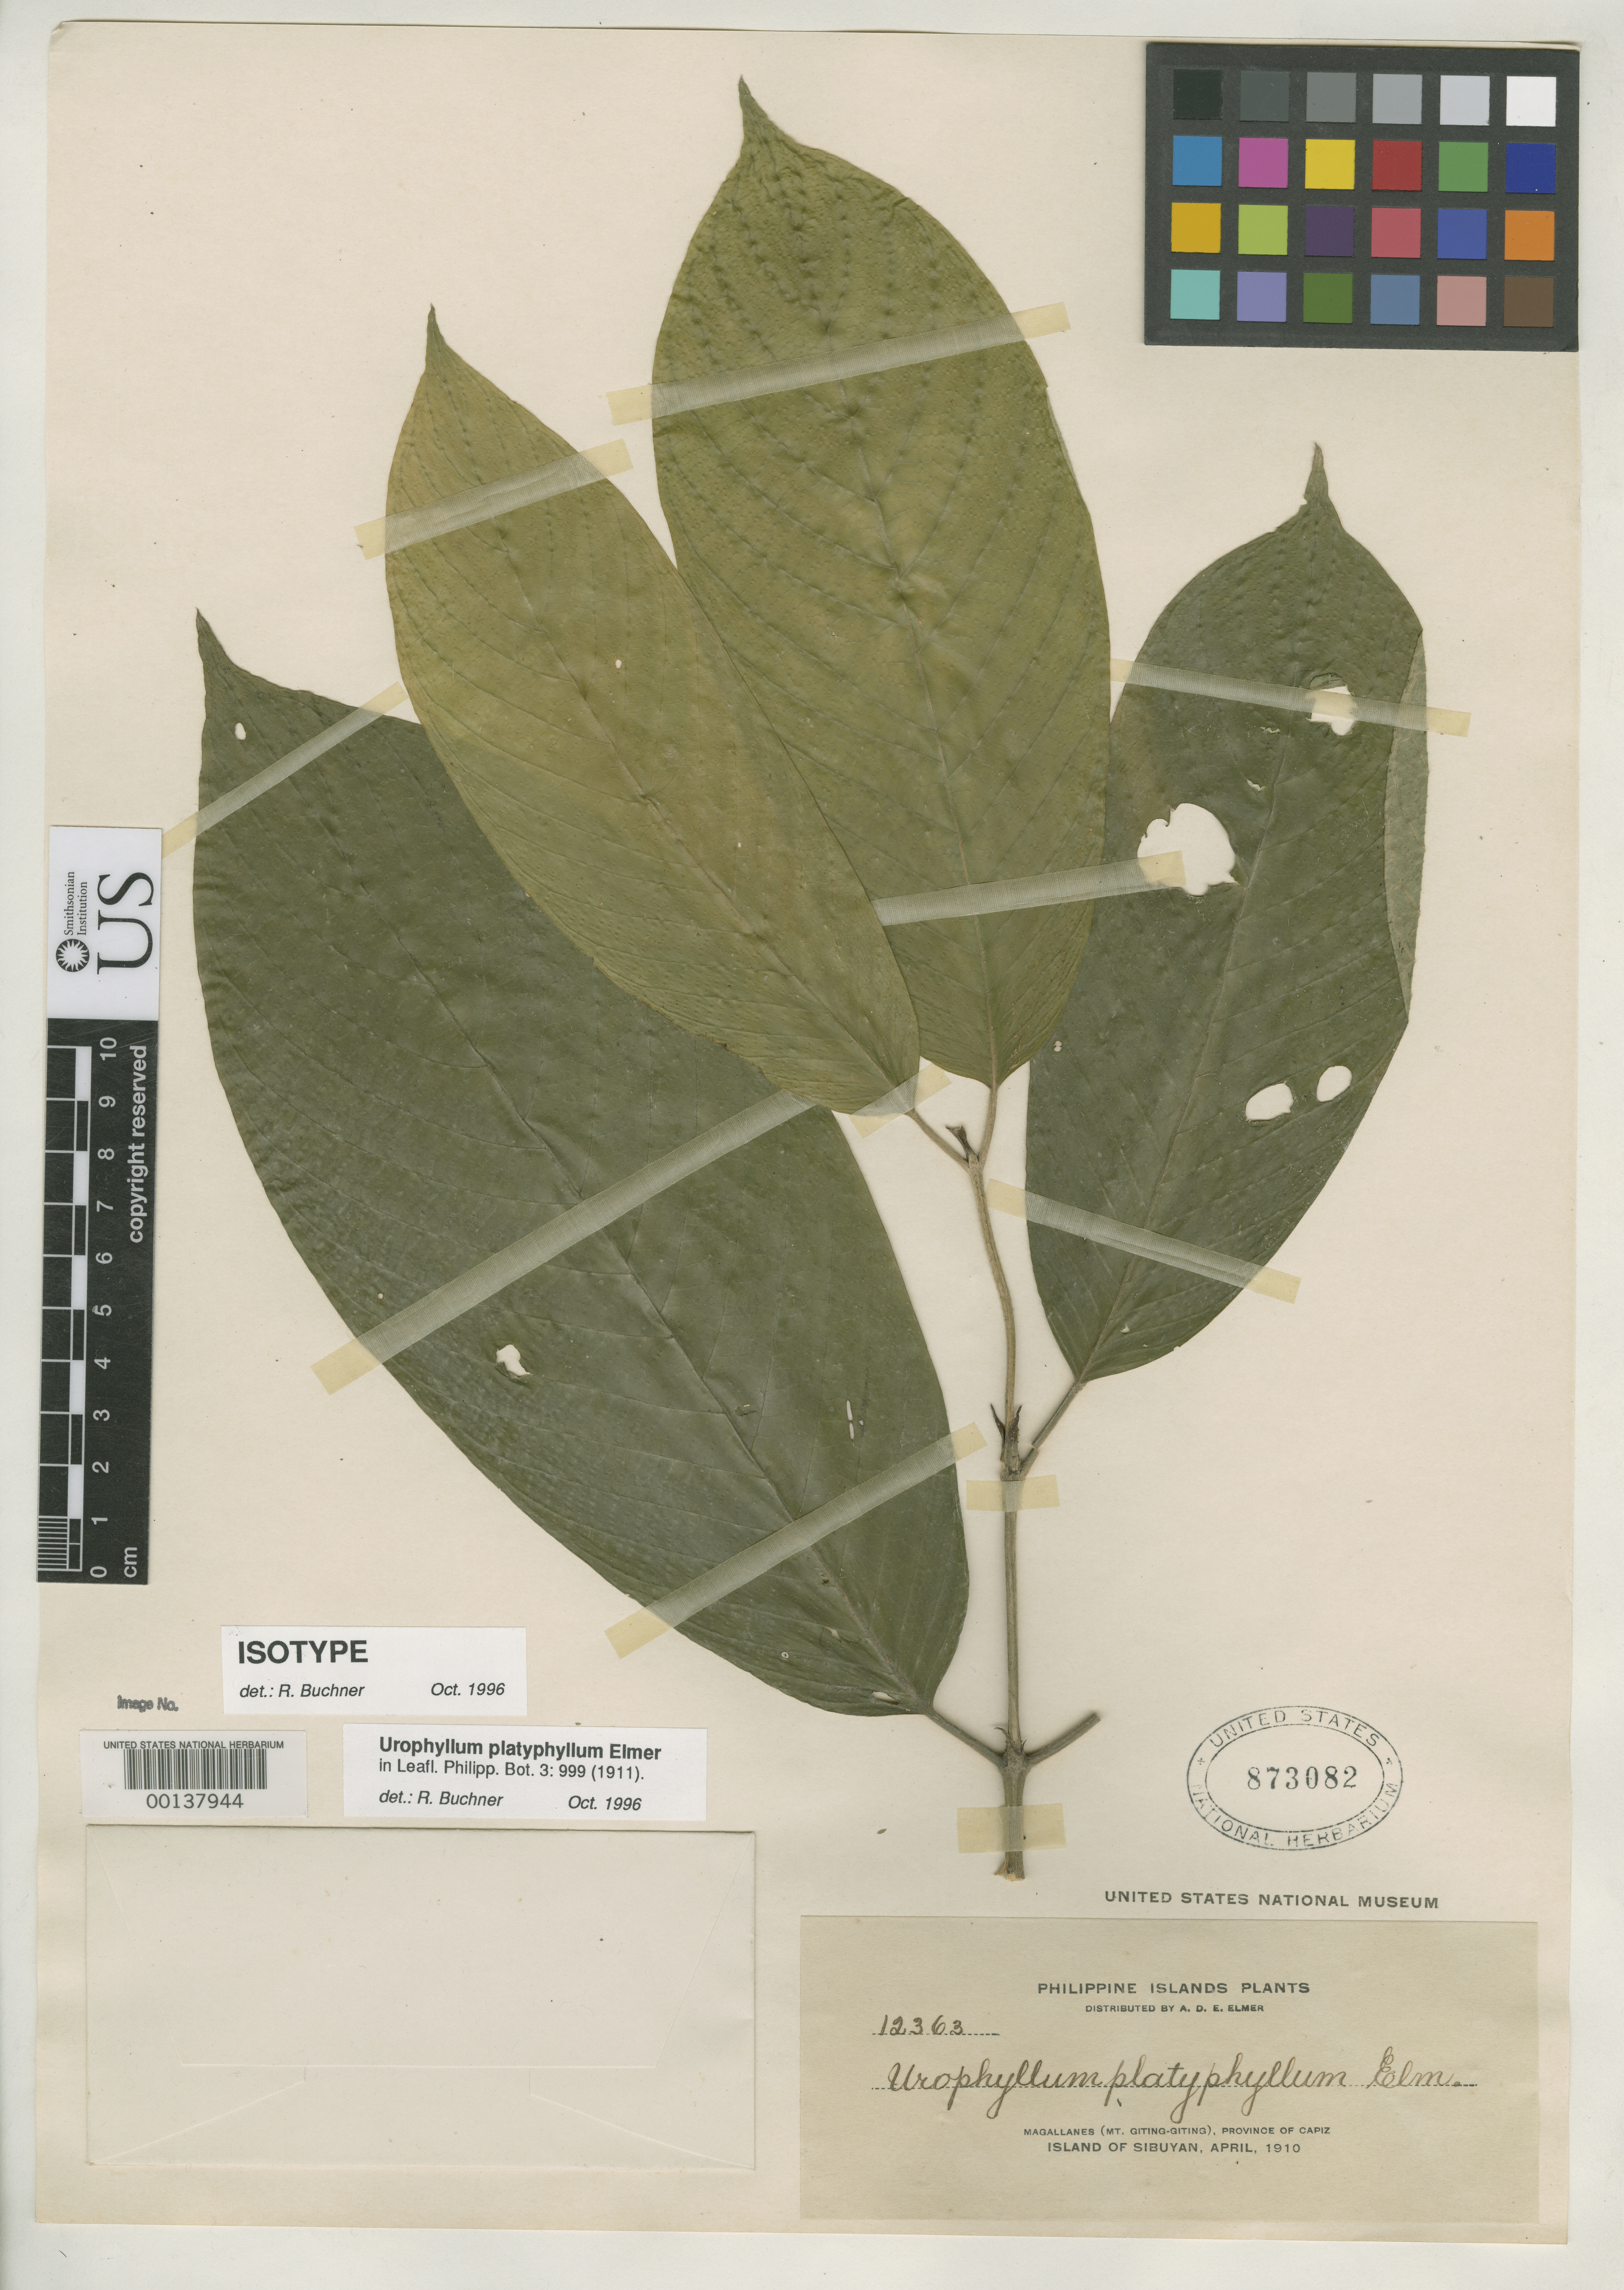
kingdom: Plantae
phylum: Tracheophyta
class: Magnoliopsida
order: Gentianales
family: Rubiaceae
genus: Urophyllum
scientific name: Urophyllum platyphyllum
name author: Elmer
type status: Isotype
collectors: A. D. E. Elmer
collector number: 12363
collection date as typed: Apr 1910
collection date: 1910-04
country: Philippines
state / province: Mimaropa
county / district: Romblon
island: Sibuyan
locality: Magallanes (Mt. Giting-Giting), Province of Capiz, Island of Sibuyan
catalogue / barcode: US 873082